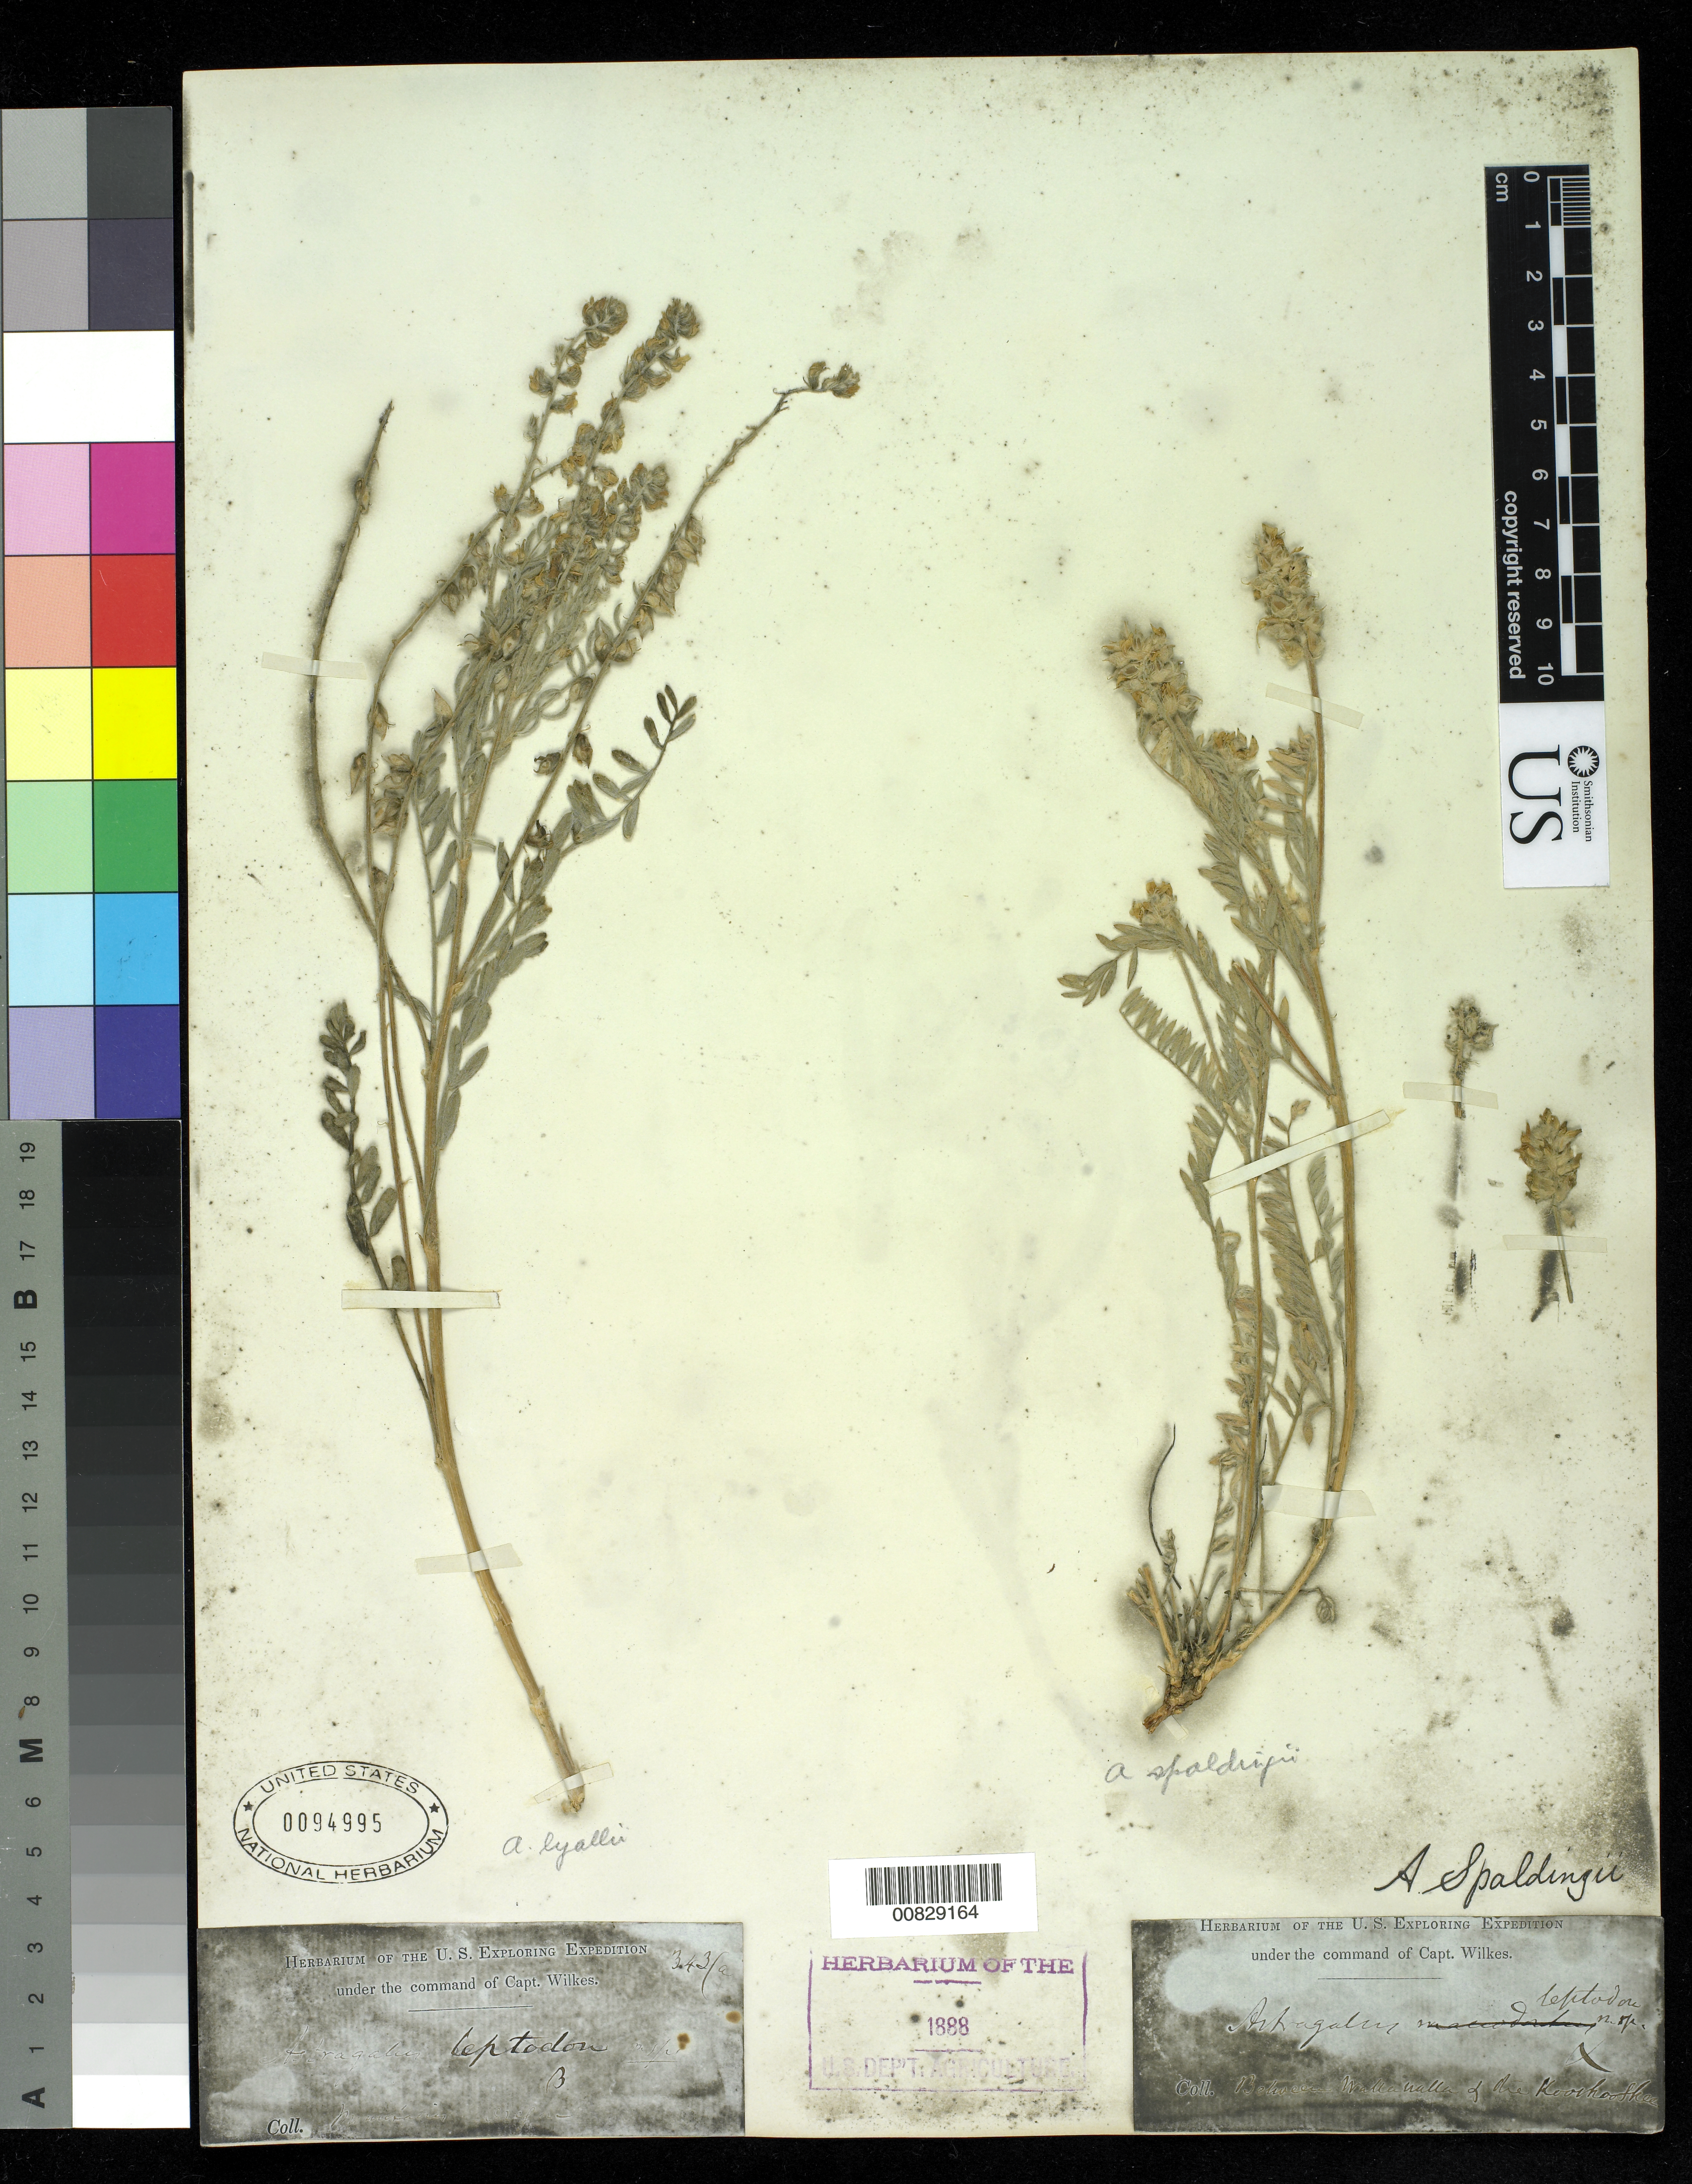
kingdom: Plantae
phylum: Tracheophyta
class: Magnoliopsida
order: Fabales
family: Fabaceae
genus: Astragalus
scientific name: Astragalus chaetodon Torr. ex A. Gray, nom. illeg.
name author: Torr. ex A. Gray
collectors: Wilkes Explor. Exped.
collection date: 1838/1842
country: United States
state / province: Oregon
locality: Mountains of Oregon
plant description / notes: Two specimens are mounted on this sheet, apparently representing different collections and different taxa. This specimen, Astragalus lyallii (USNH 94995) is mounted with type of Astragalus chaetodon A. Gray (USNH 98927, =A. spaldingii) and is filed in the type herbarium under that name.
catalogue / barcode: US 94995